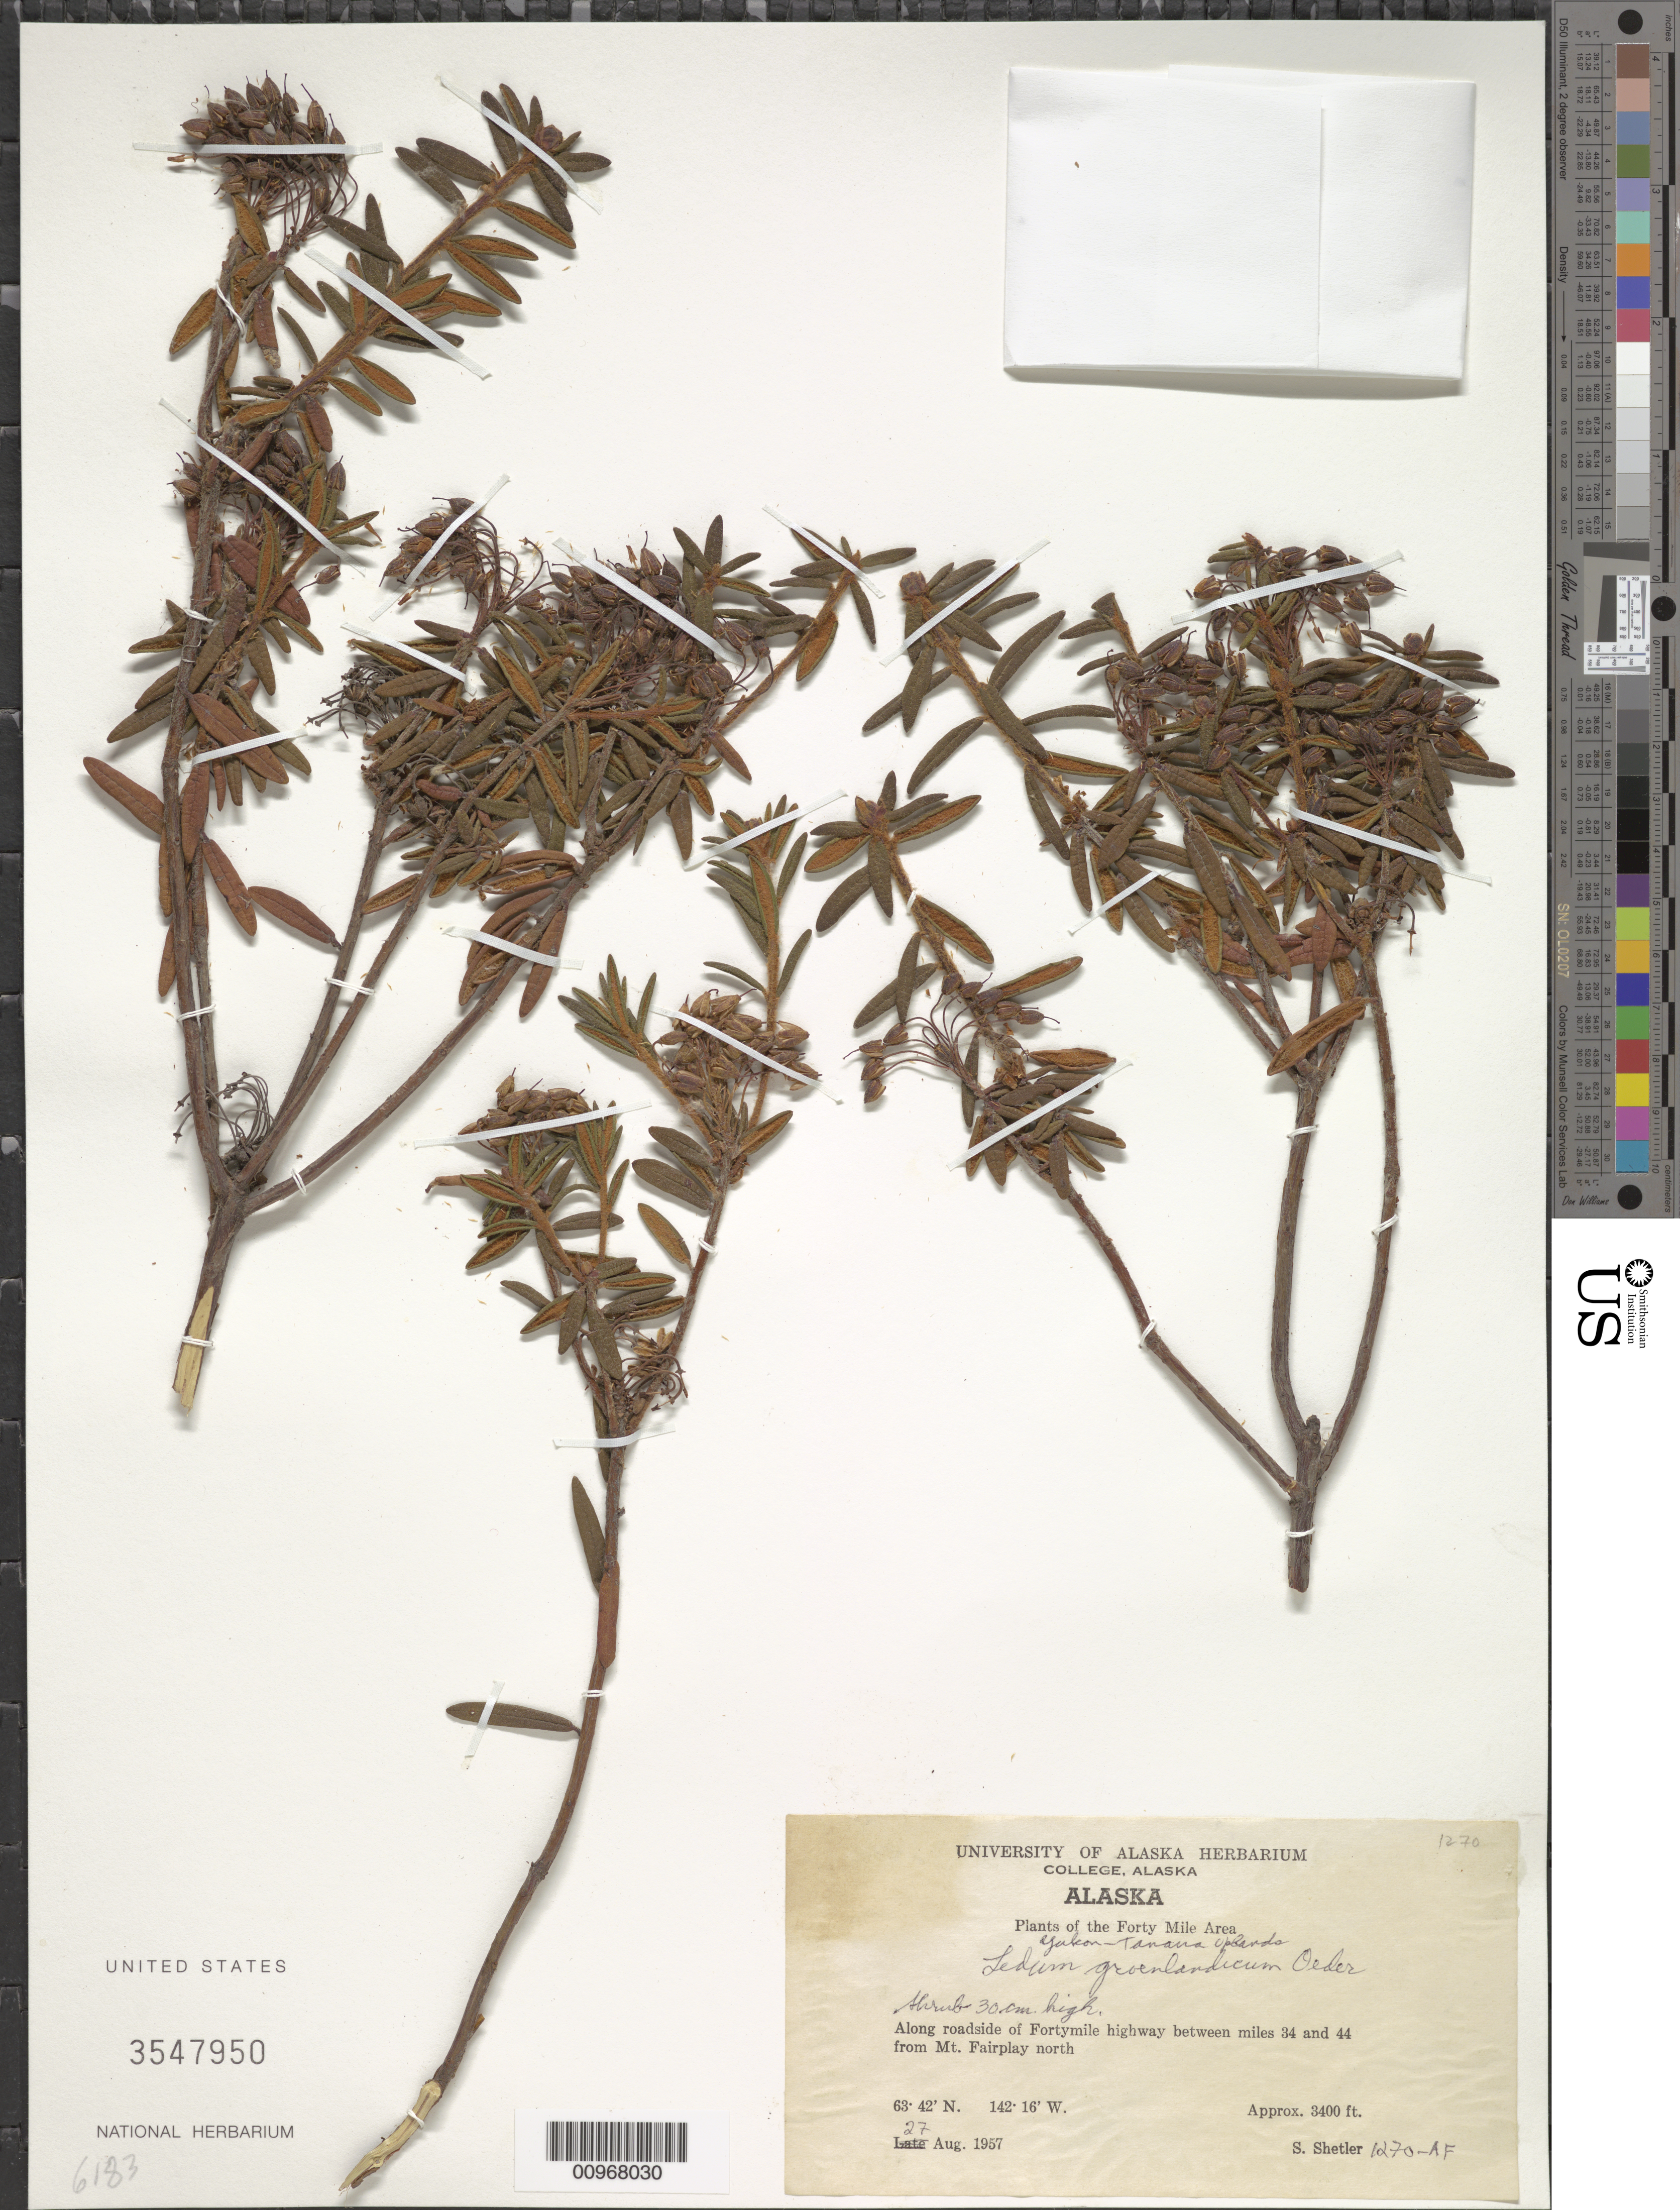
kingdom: Plantae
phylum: Tracheophyta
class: Magnoliopsida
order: Ericales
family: Ericaceae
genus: Ledum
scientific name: Ledum groenlandicum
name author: Oeder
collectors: S. Shetler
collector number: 1270-AF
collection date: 1957-08-27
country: United States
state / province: Alaska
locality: The Forty Mile Area, Along roadside of Fortymile Highway between miles 34 and 44 from Mt. Fairplay north.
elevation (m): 1036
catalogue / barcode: US 3547950